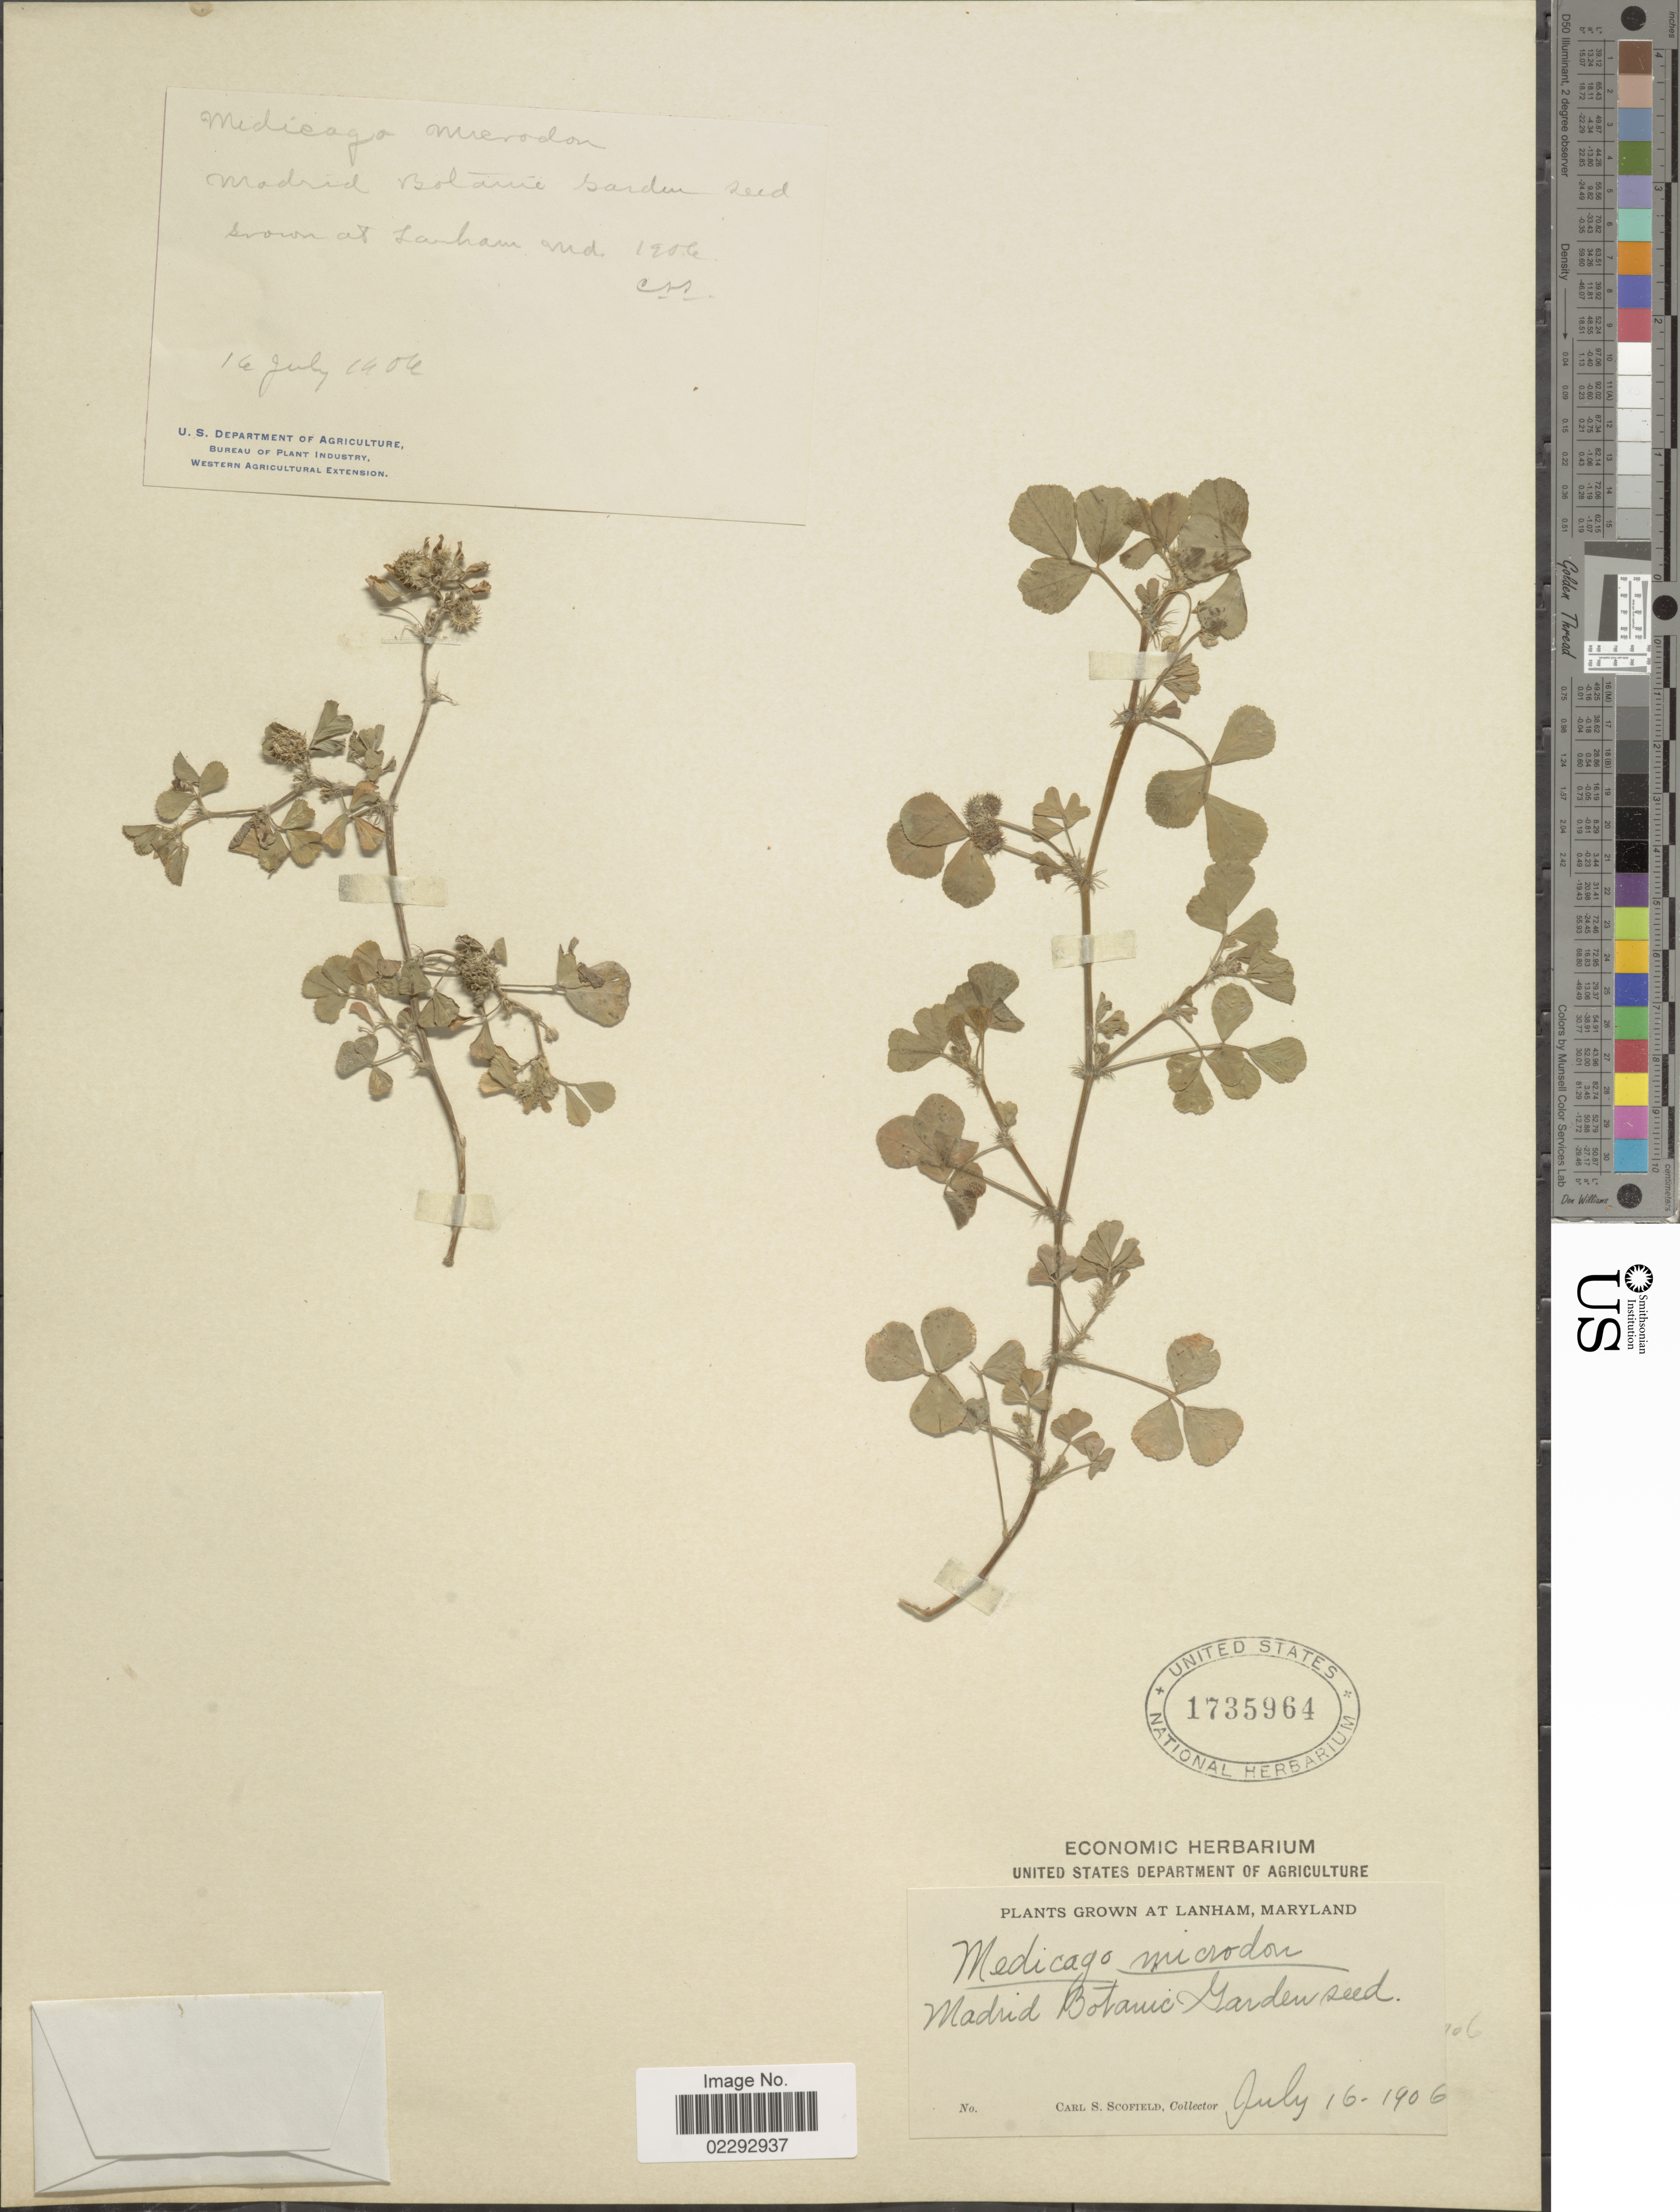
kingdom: Plantae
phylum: Tracheophyta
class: Magnoliopsida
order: Fabales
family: Fabaceae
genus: Medicago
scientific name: Medicago microdon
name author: Ehrenb.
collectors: C. Scofield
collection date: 1906-07-16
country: United States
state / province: Maryland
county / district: Prince George's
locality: At Lanham, Maryland.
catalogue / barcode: US 1735964